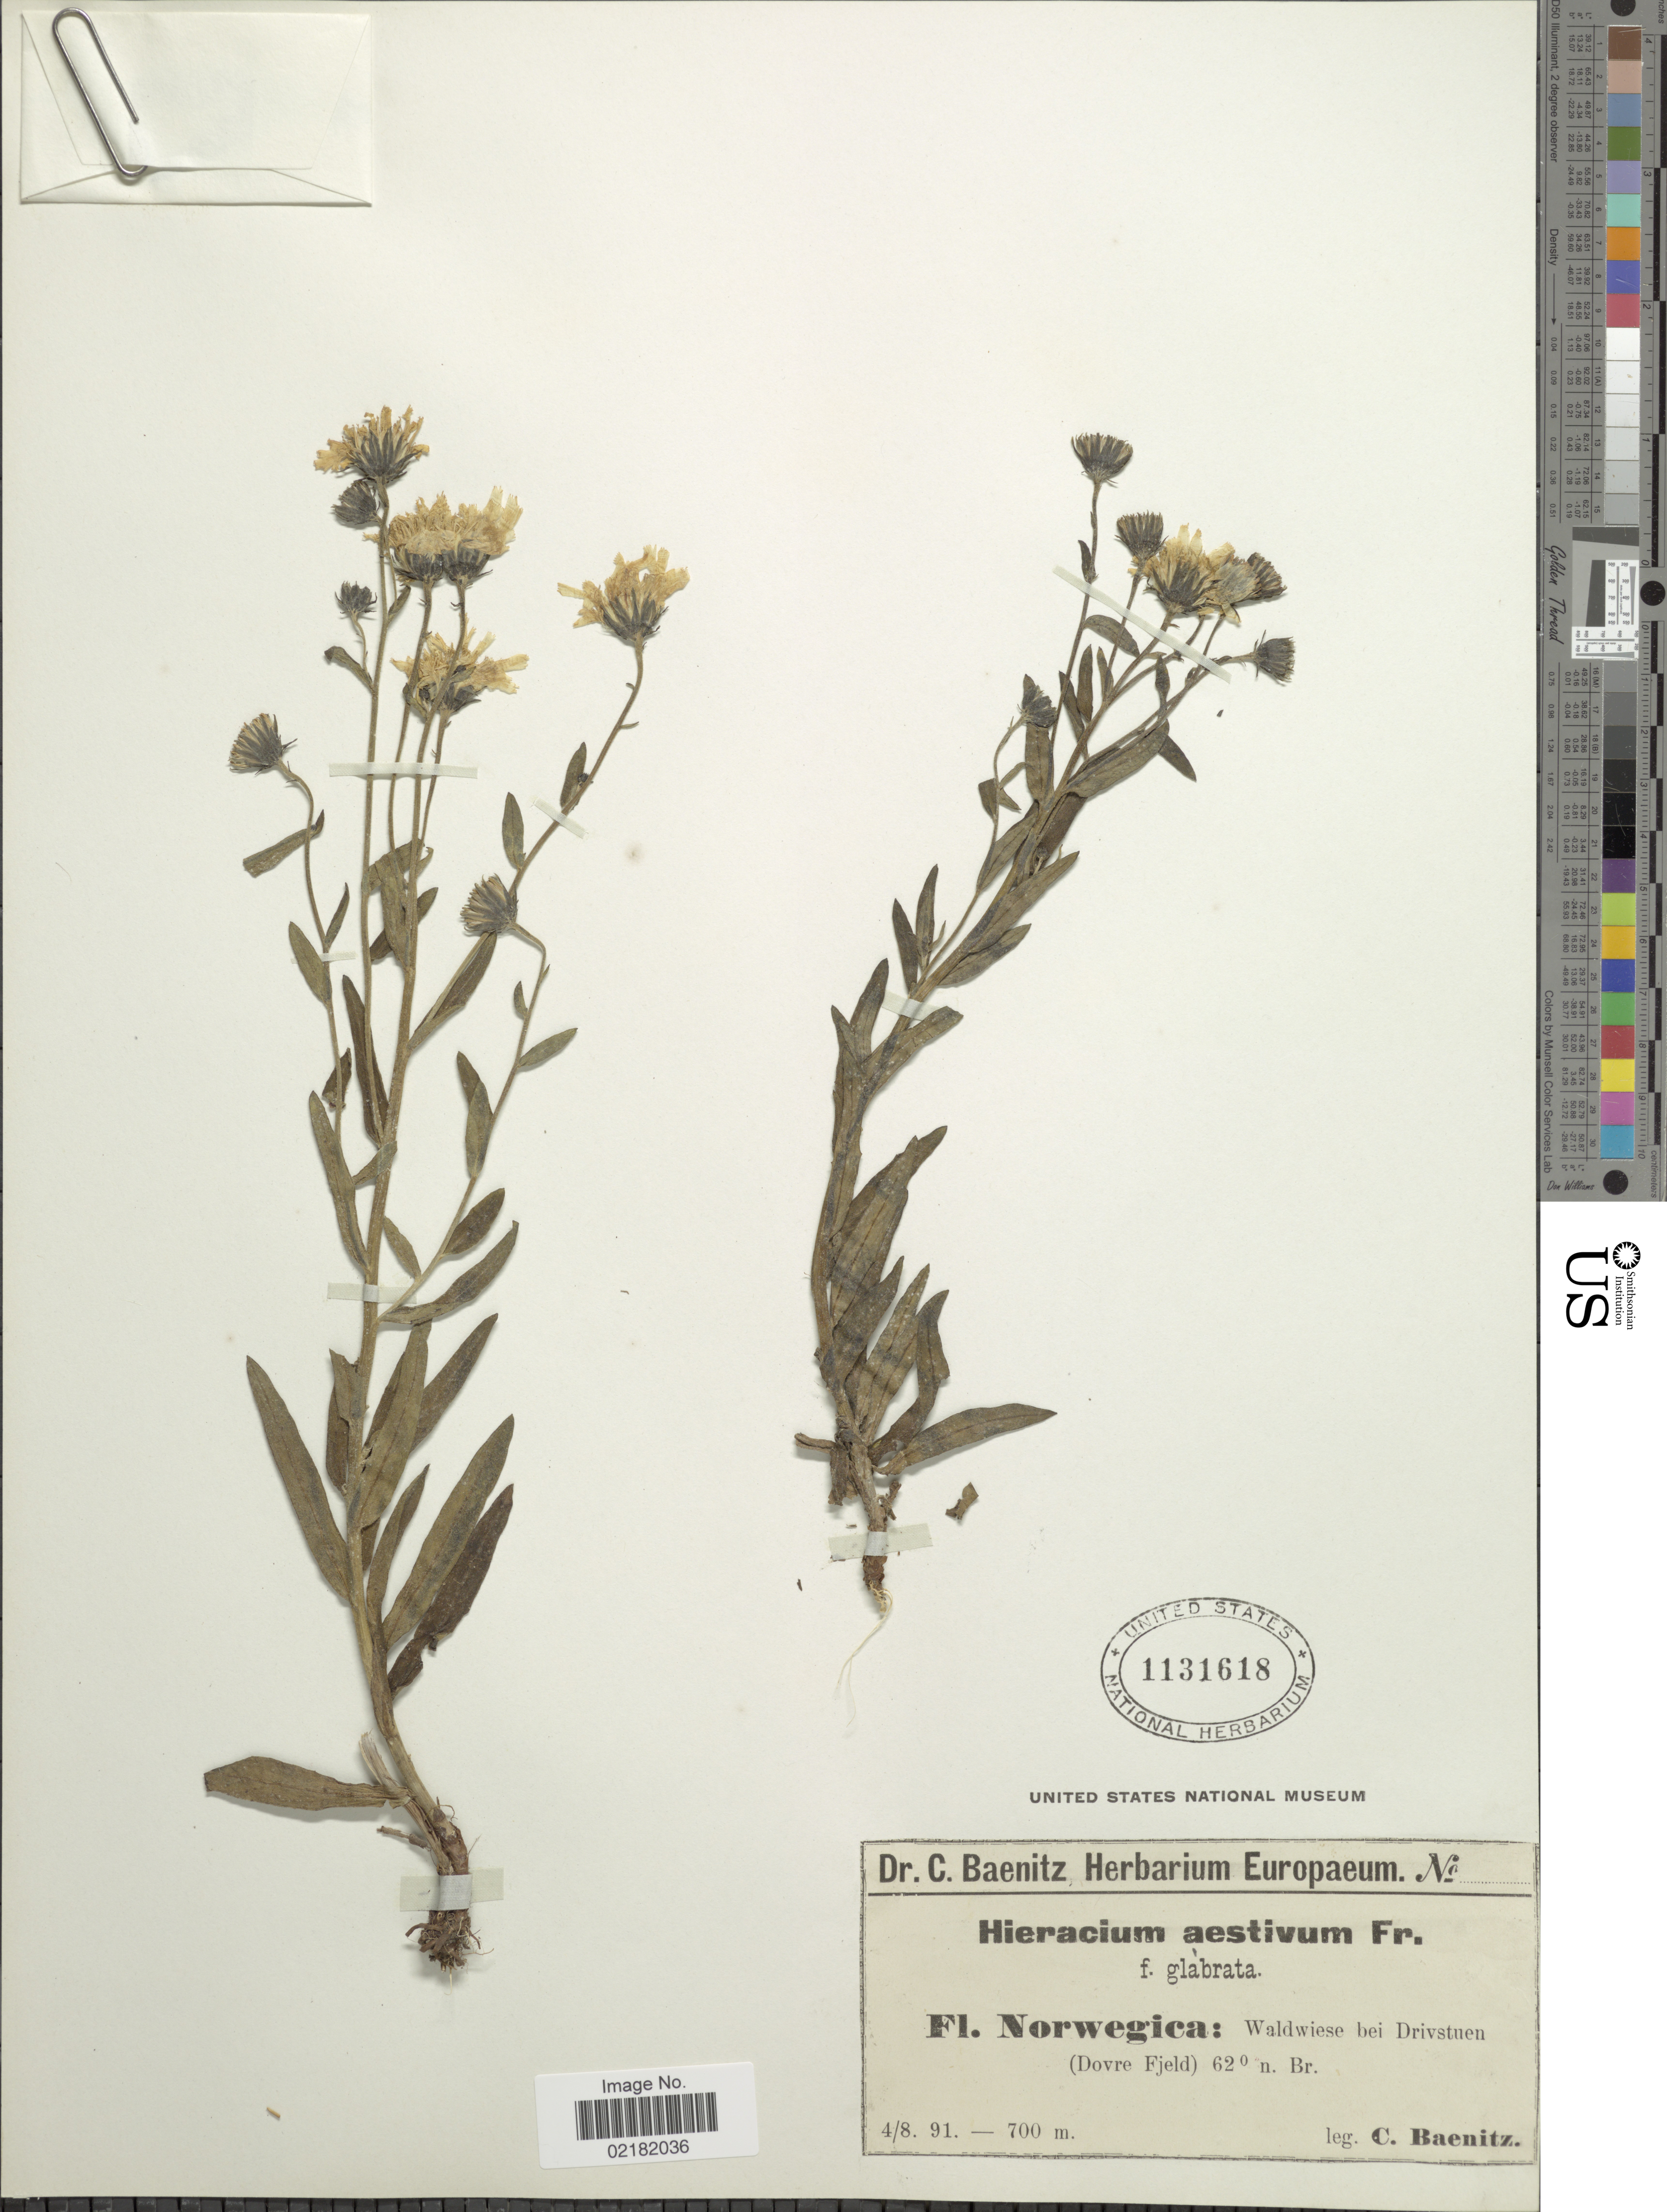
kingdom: Plantae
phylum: Tracheophyta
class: Magnoliopsida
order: Asterales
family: Asteraceae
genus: Hieracium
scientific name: Hieracium aestivum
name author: Fr.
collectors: C. G. Baenitz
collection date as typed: Transcribed d/m/y: 4/8/91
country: Norway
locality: Fl. Norwegica: Waldwiese bei Drivstnen (Dovre fjeld).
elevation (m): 700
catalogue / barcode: US 1131618